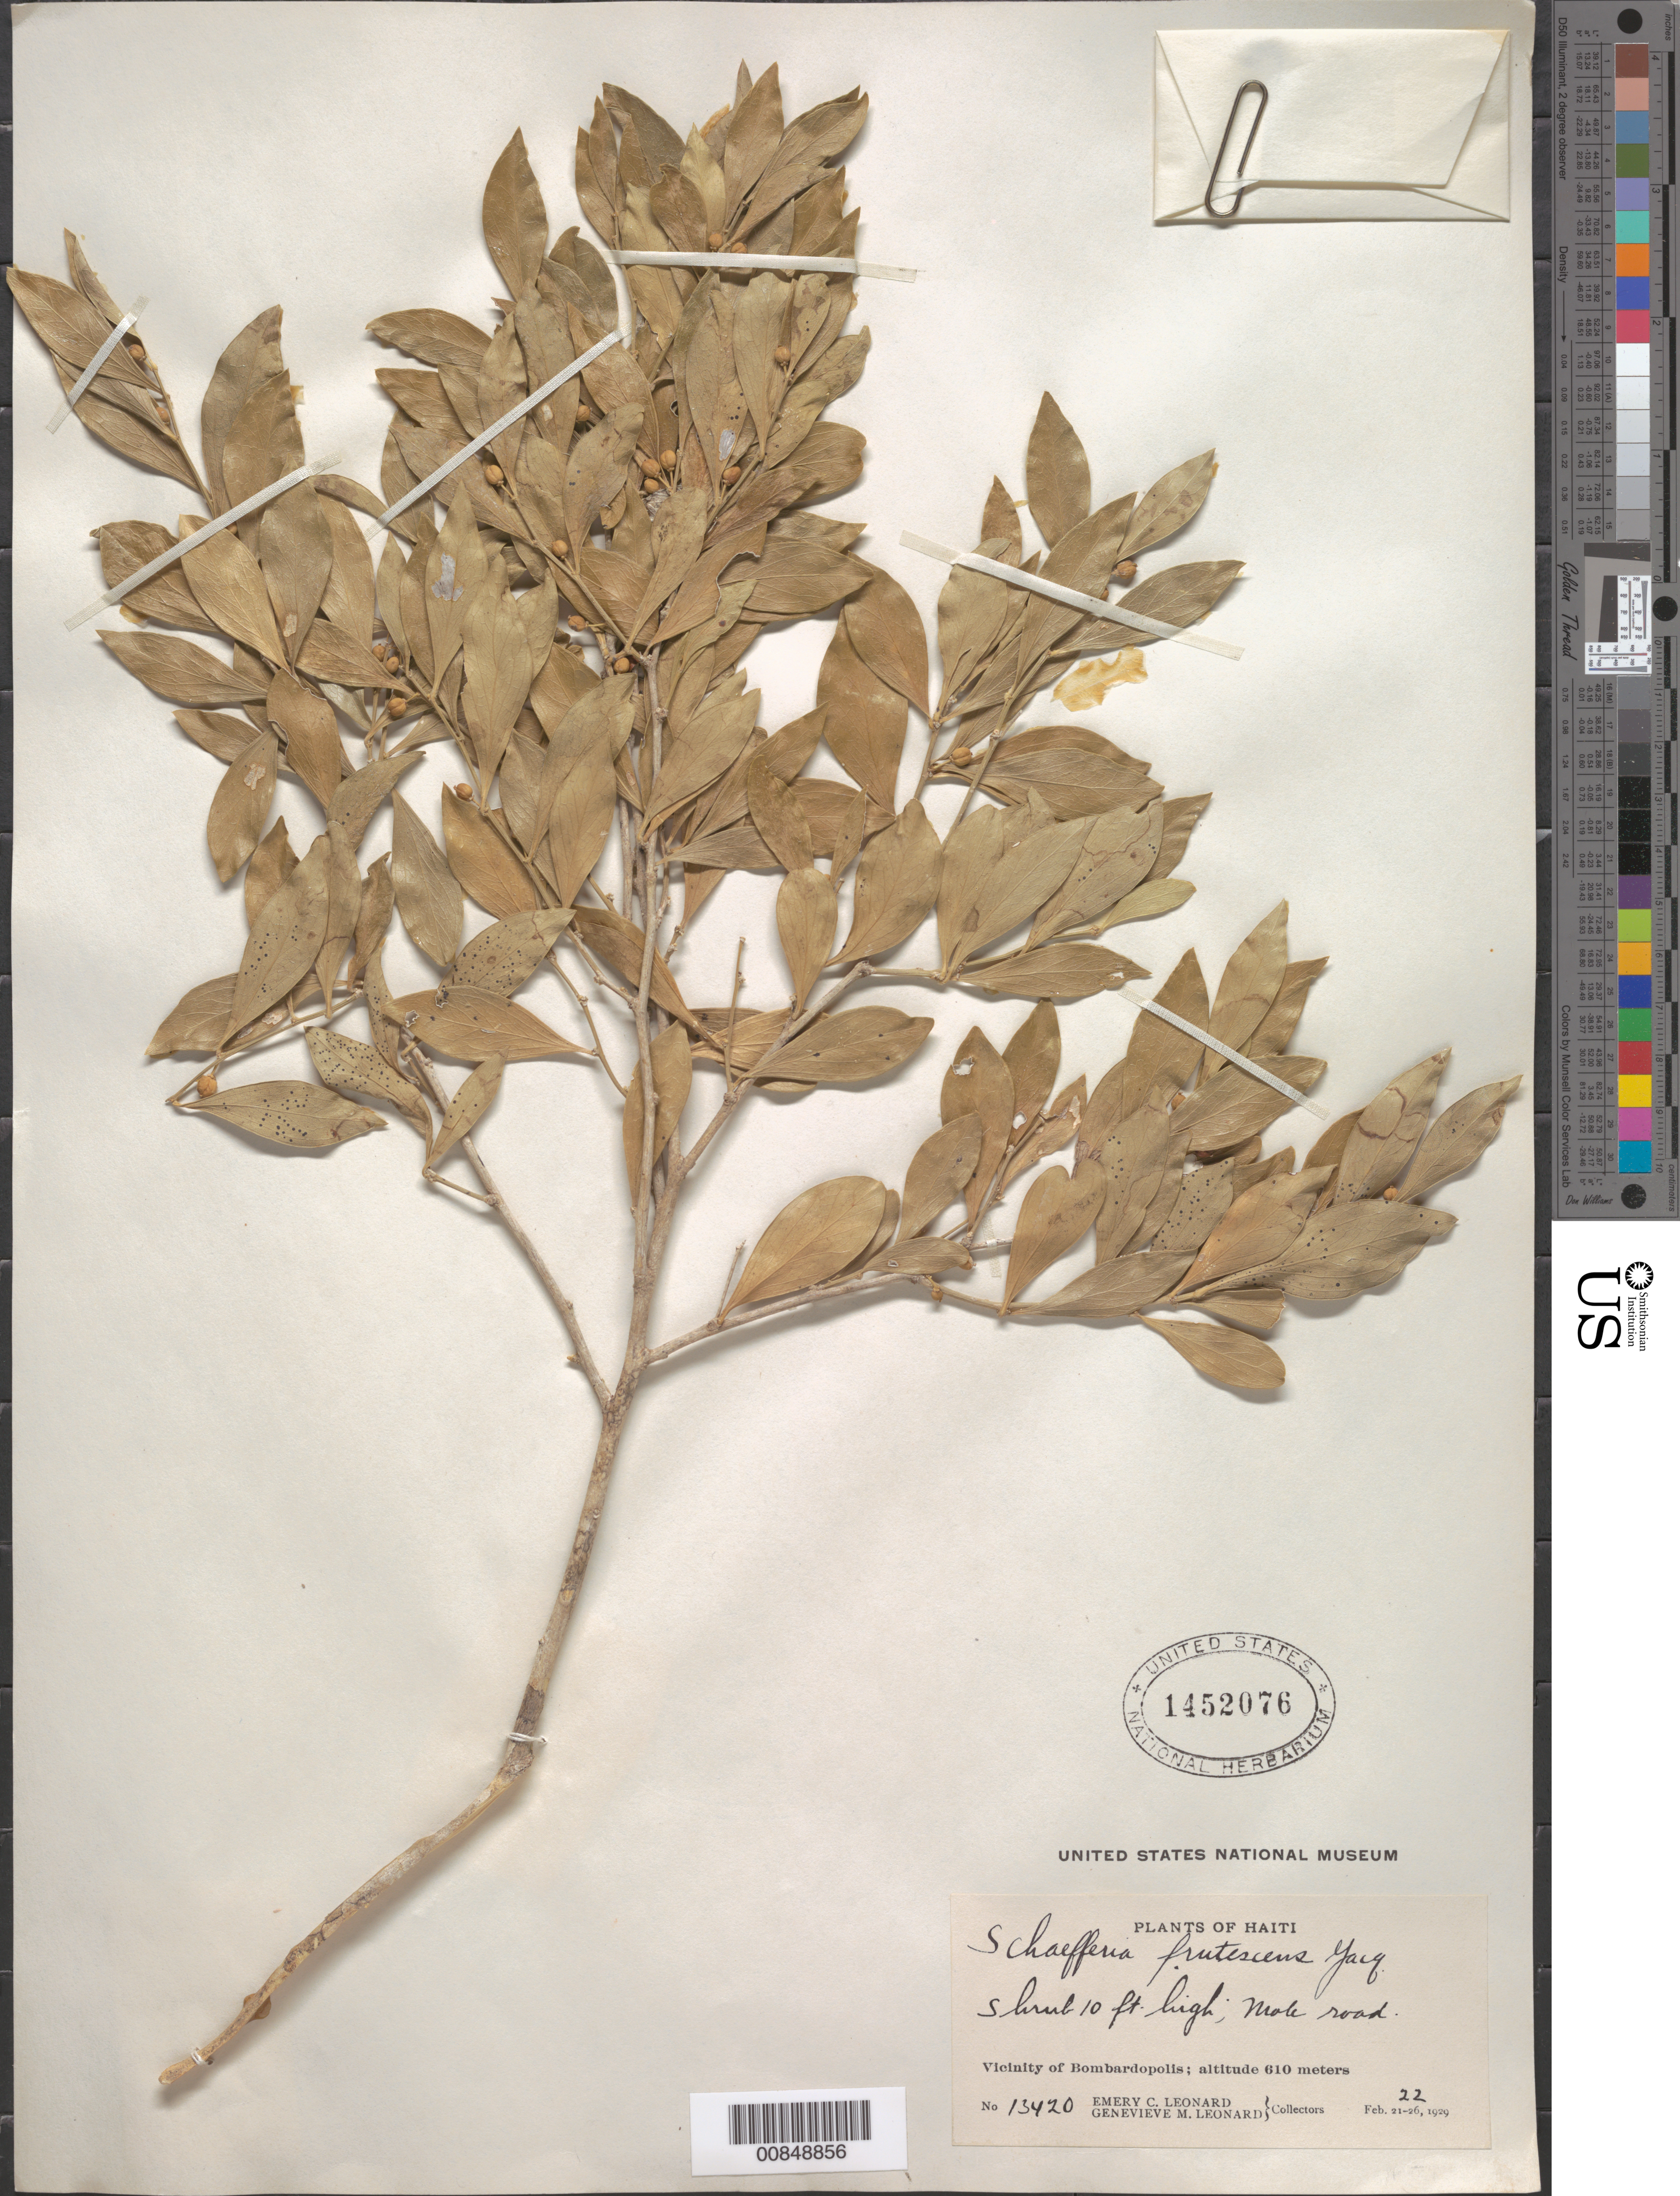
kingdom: Plantae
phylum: Tracheophyta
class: Magnoliopsida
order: Celastrales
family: Celastraceae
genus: Schaefferia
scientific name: Schaefferia frutescens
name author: Jacq.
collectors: E. C. Leonard & G. M. Leonard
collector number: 13420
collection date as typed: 22 Feb 1929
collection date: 1929-02-22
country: Haiti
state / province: Nord-Ouest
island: Hispaniola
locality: Vicinity of Bombardopolis, Mole road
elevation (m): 610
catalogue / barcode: US 1452076